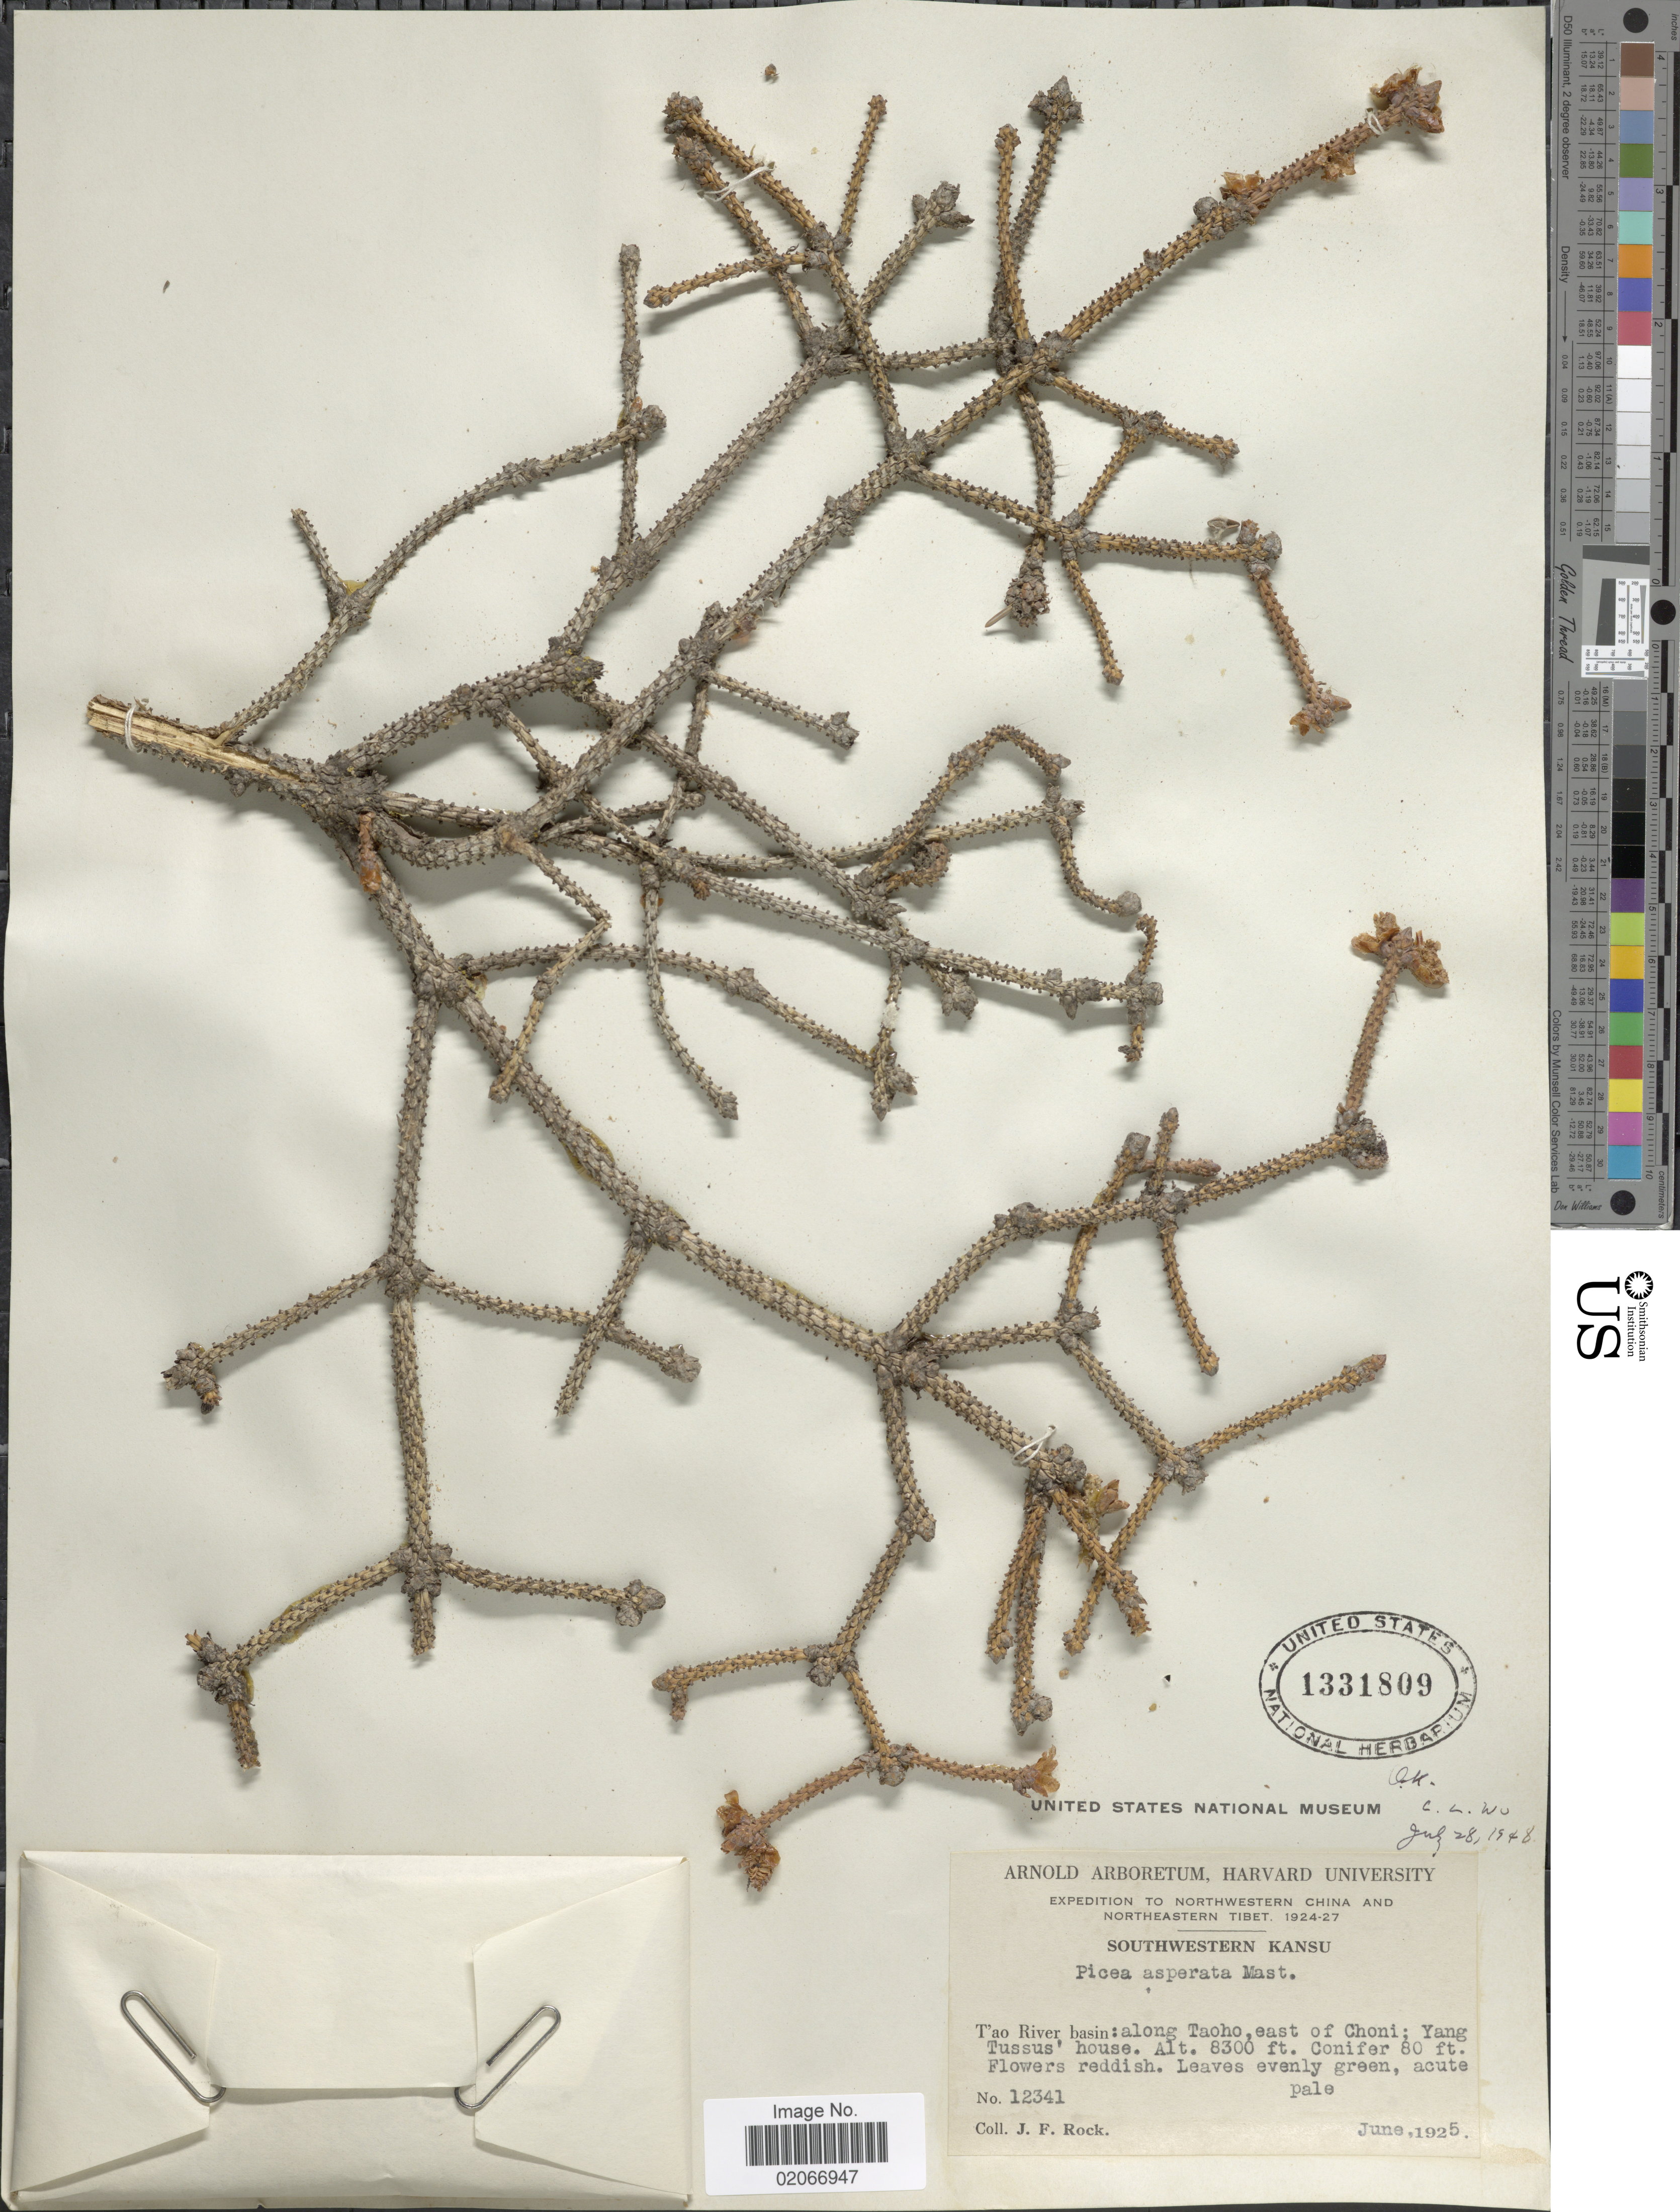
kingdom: Plantae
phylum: Tracheophyta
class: Pinopsida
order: Pinales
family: Pinaceae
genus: Picea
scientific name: Picea asperata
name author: Mast.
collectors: J. Rock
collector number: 12341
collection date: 1925-06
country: China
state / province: Gansu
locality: Northwestern China and Northeastern Tibet. Southwestern Kansu, T'ao River basin: along Taoho, east of choni: Yang Tussus house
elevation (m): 2530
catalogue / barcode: US 1331809